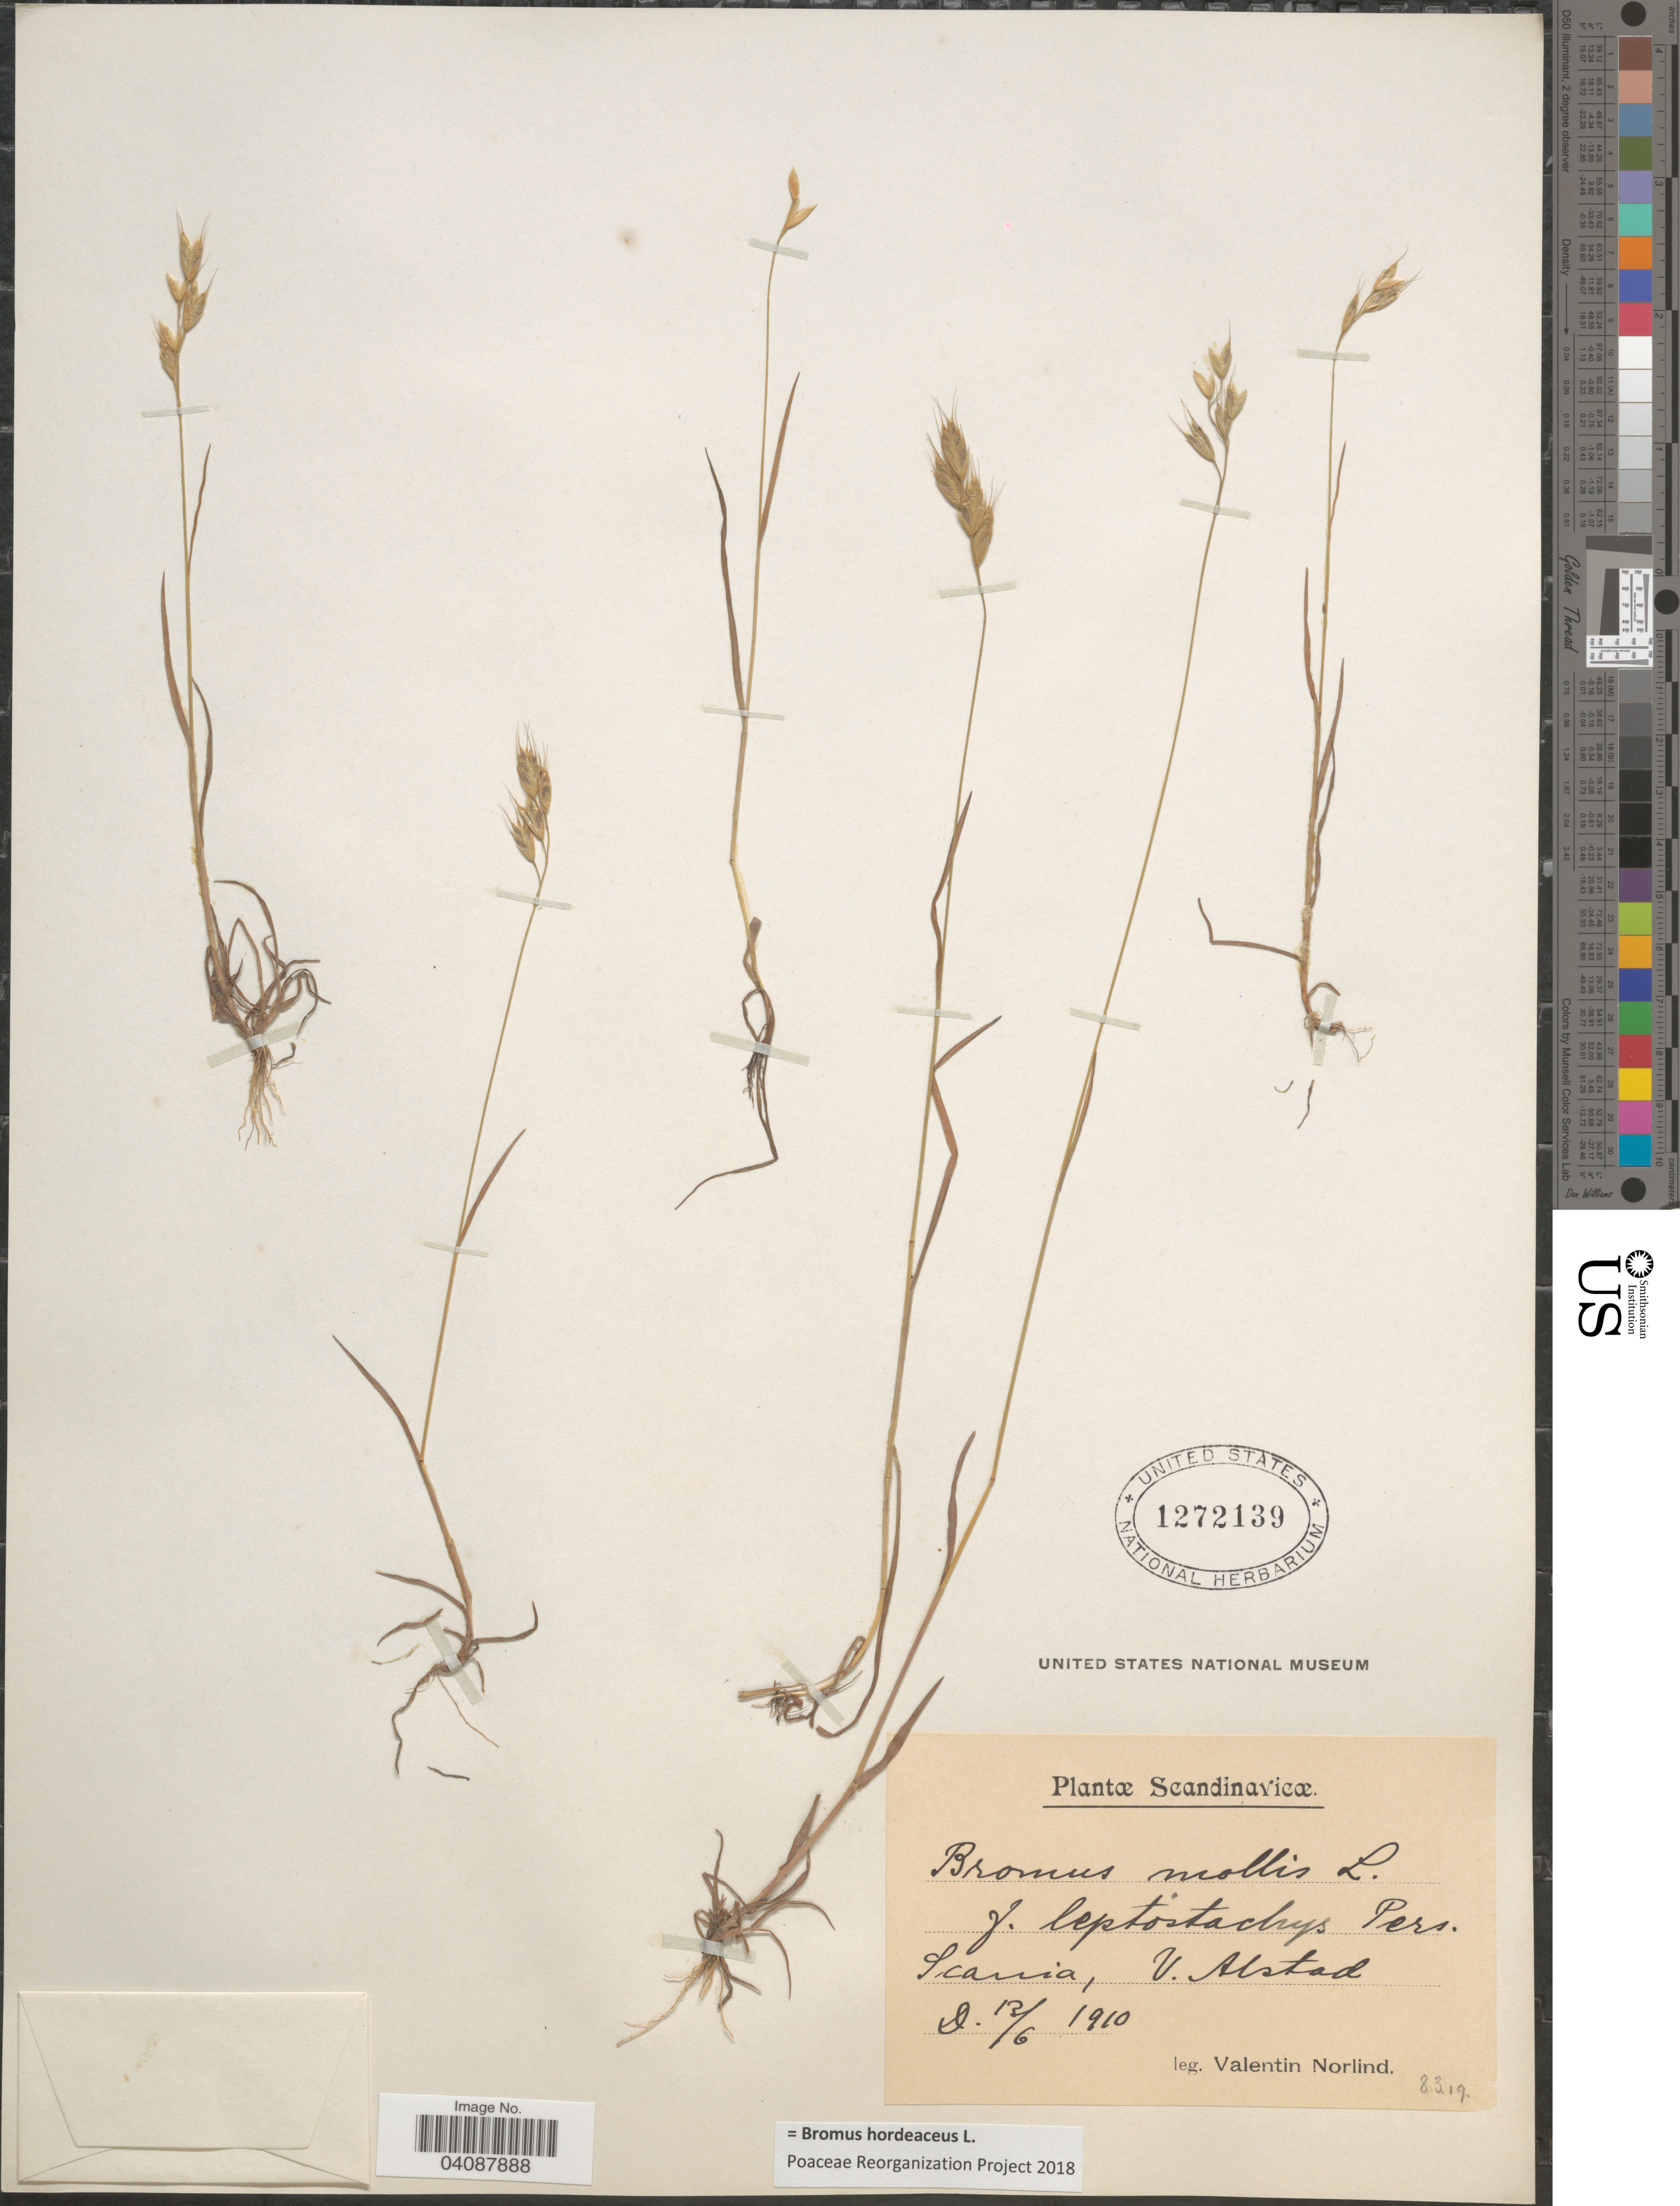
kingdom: Plantae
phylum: Tracheophyta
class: Liliopsida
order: Poales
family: Poaceae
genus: Bromus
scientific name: Bromus hordeaceus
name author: L.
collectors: V. Norlind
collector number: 83.19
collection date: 1910-06-13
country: Sweden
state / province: Skåne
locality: Scandinavicæ. Scania, V. Alstad.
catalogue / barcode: US 1272139